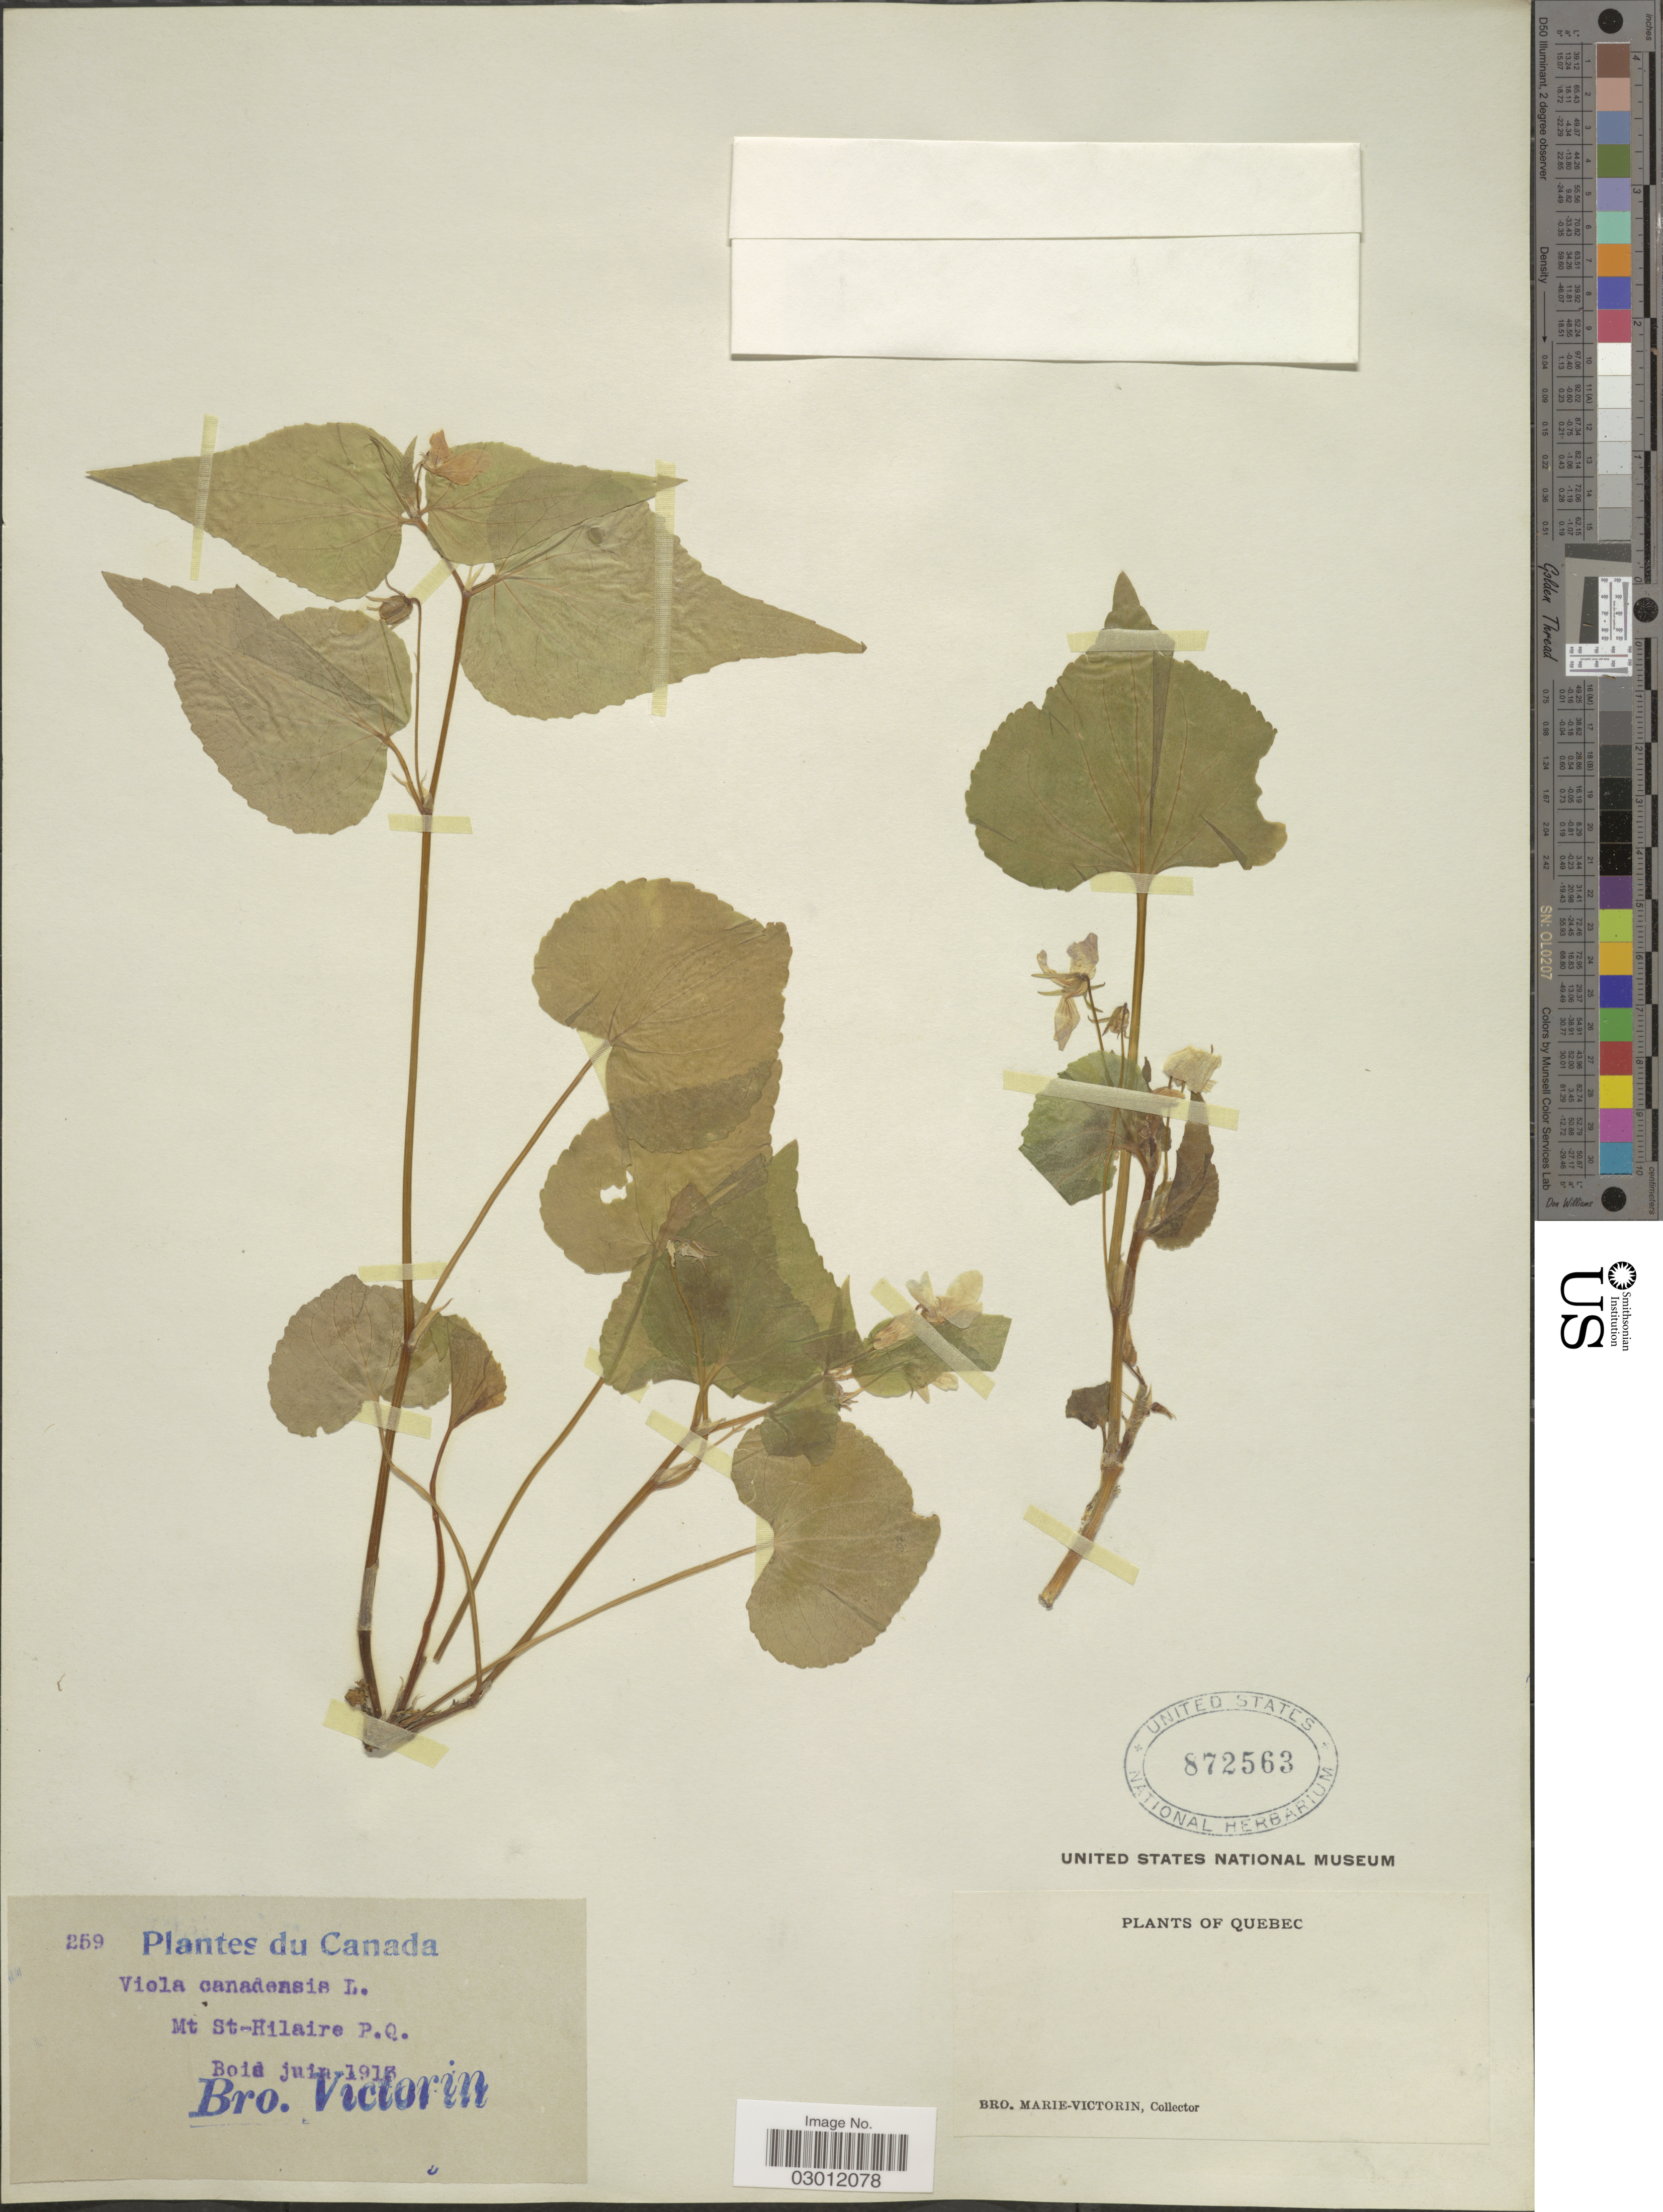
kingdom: Plantae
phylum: Tracheophyta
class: Magnoliopsida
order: Malpighiales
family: Violaceae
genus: Viola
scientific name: Viola canadensis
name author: L.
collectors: Fr. Marie-Victorin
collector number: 259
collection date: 1913-06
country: Canada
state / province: Quebec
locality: Mt st-Hilaire P.Q.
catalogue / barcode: US 872563